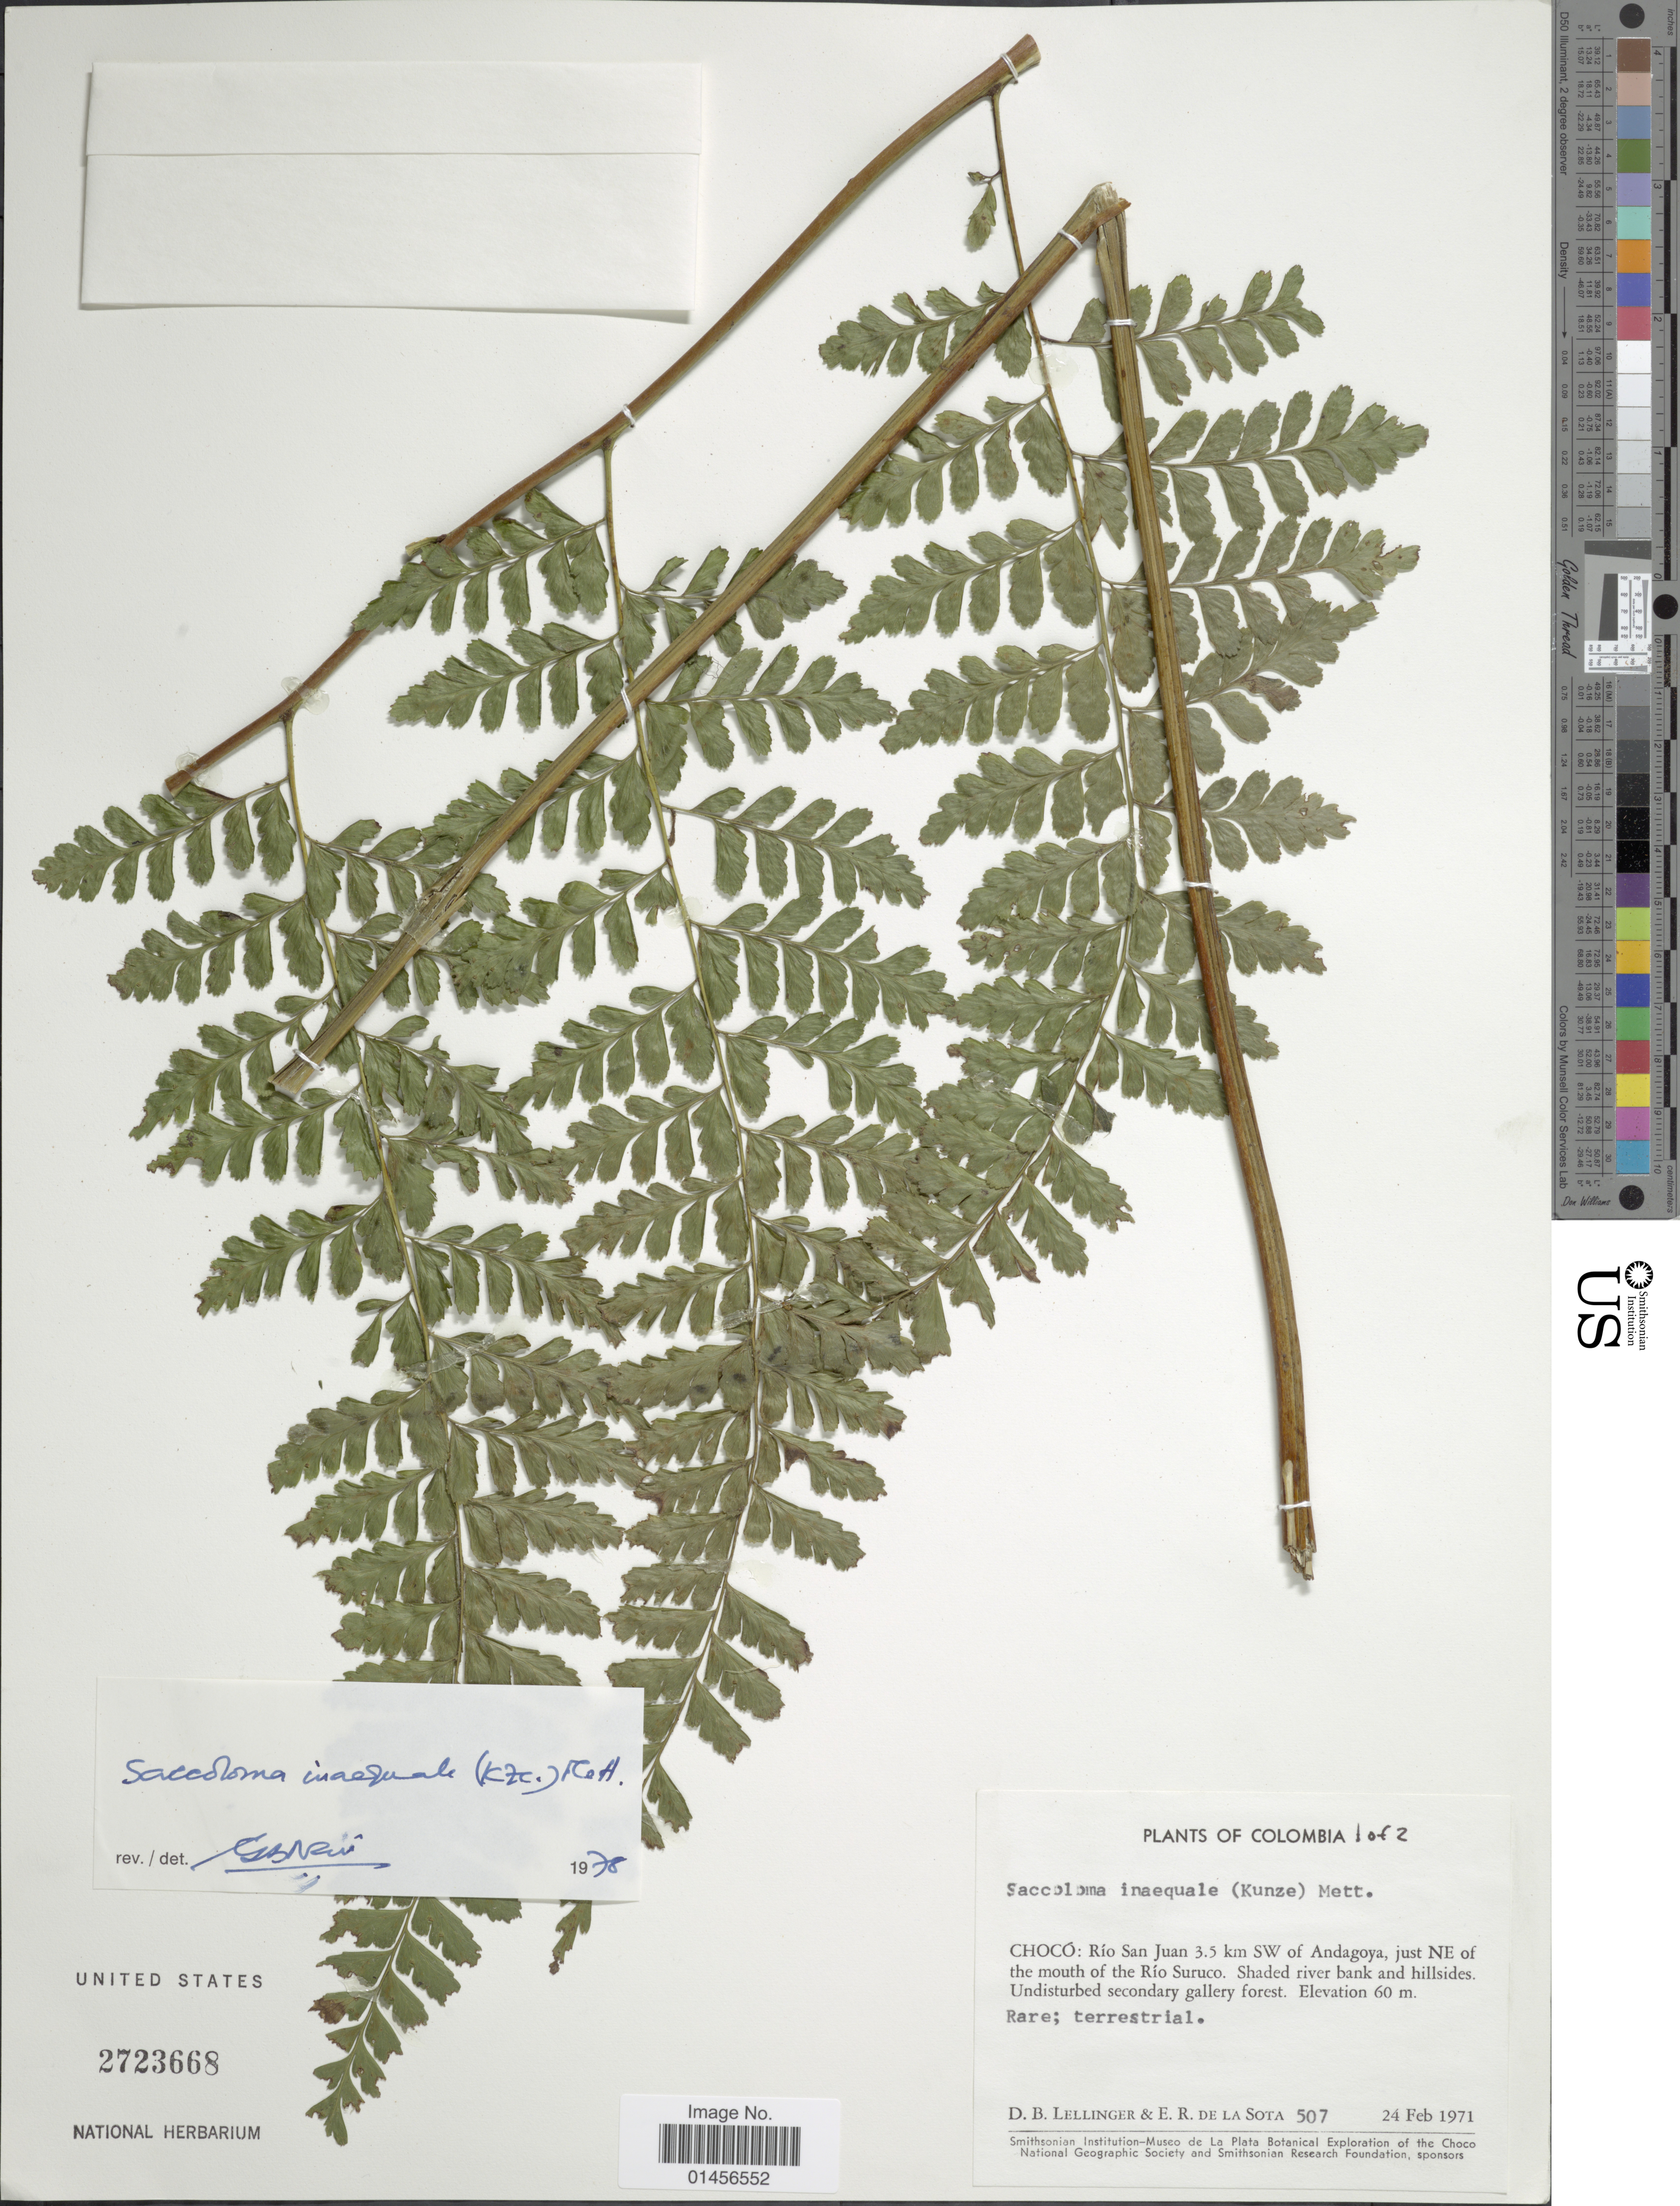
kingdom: Plantae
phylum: Tracheophyta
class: Polypodiopsida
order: Polypodiales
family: Saccolomataceae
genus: Saccoloma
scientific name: Saccoloma inaequale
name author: (Kunze) Mett.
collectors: D. B. Lellinger & E. R. de la Sota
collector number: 507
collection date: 1971-02-24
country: Colombia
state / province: Chocó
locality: Río San Juan 3.5 km SW of Andagoya, just NE of the mouth of the Río Suruco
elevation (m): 60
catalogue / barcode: US 2723668